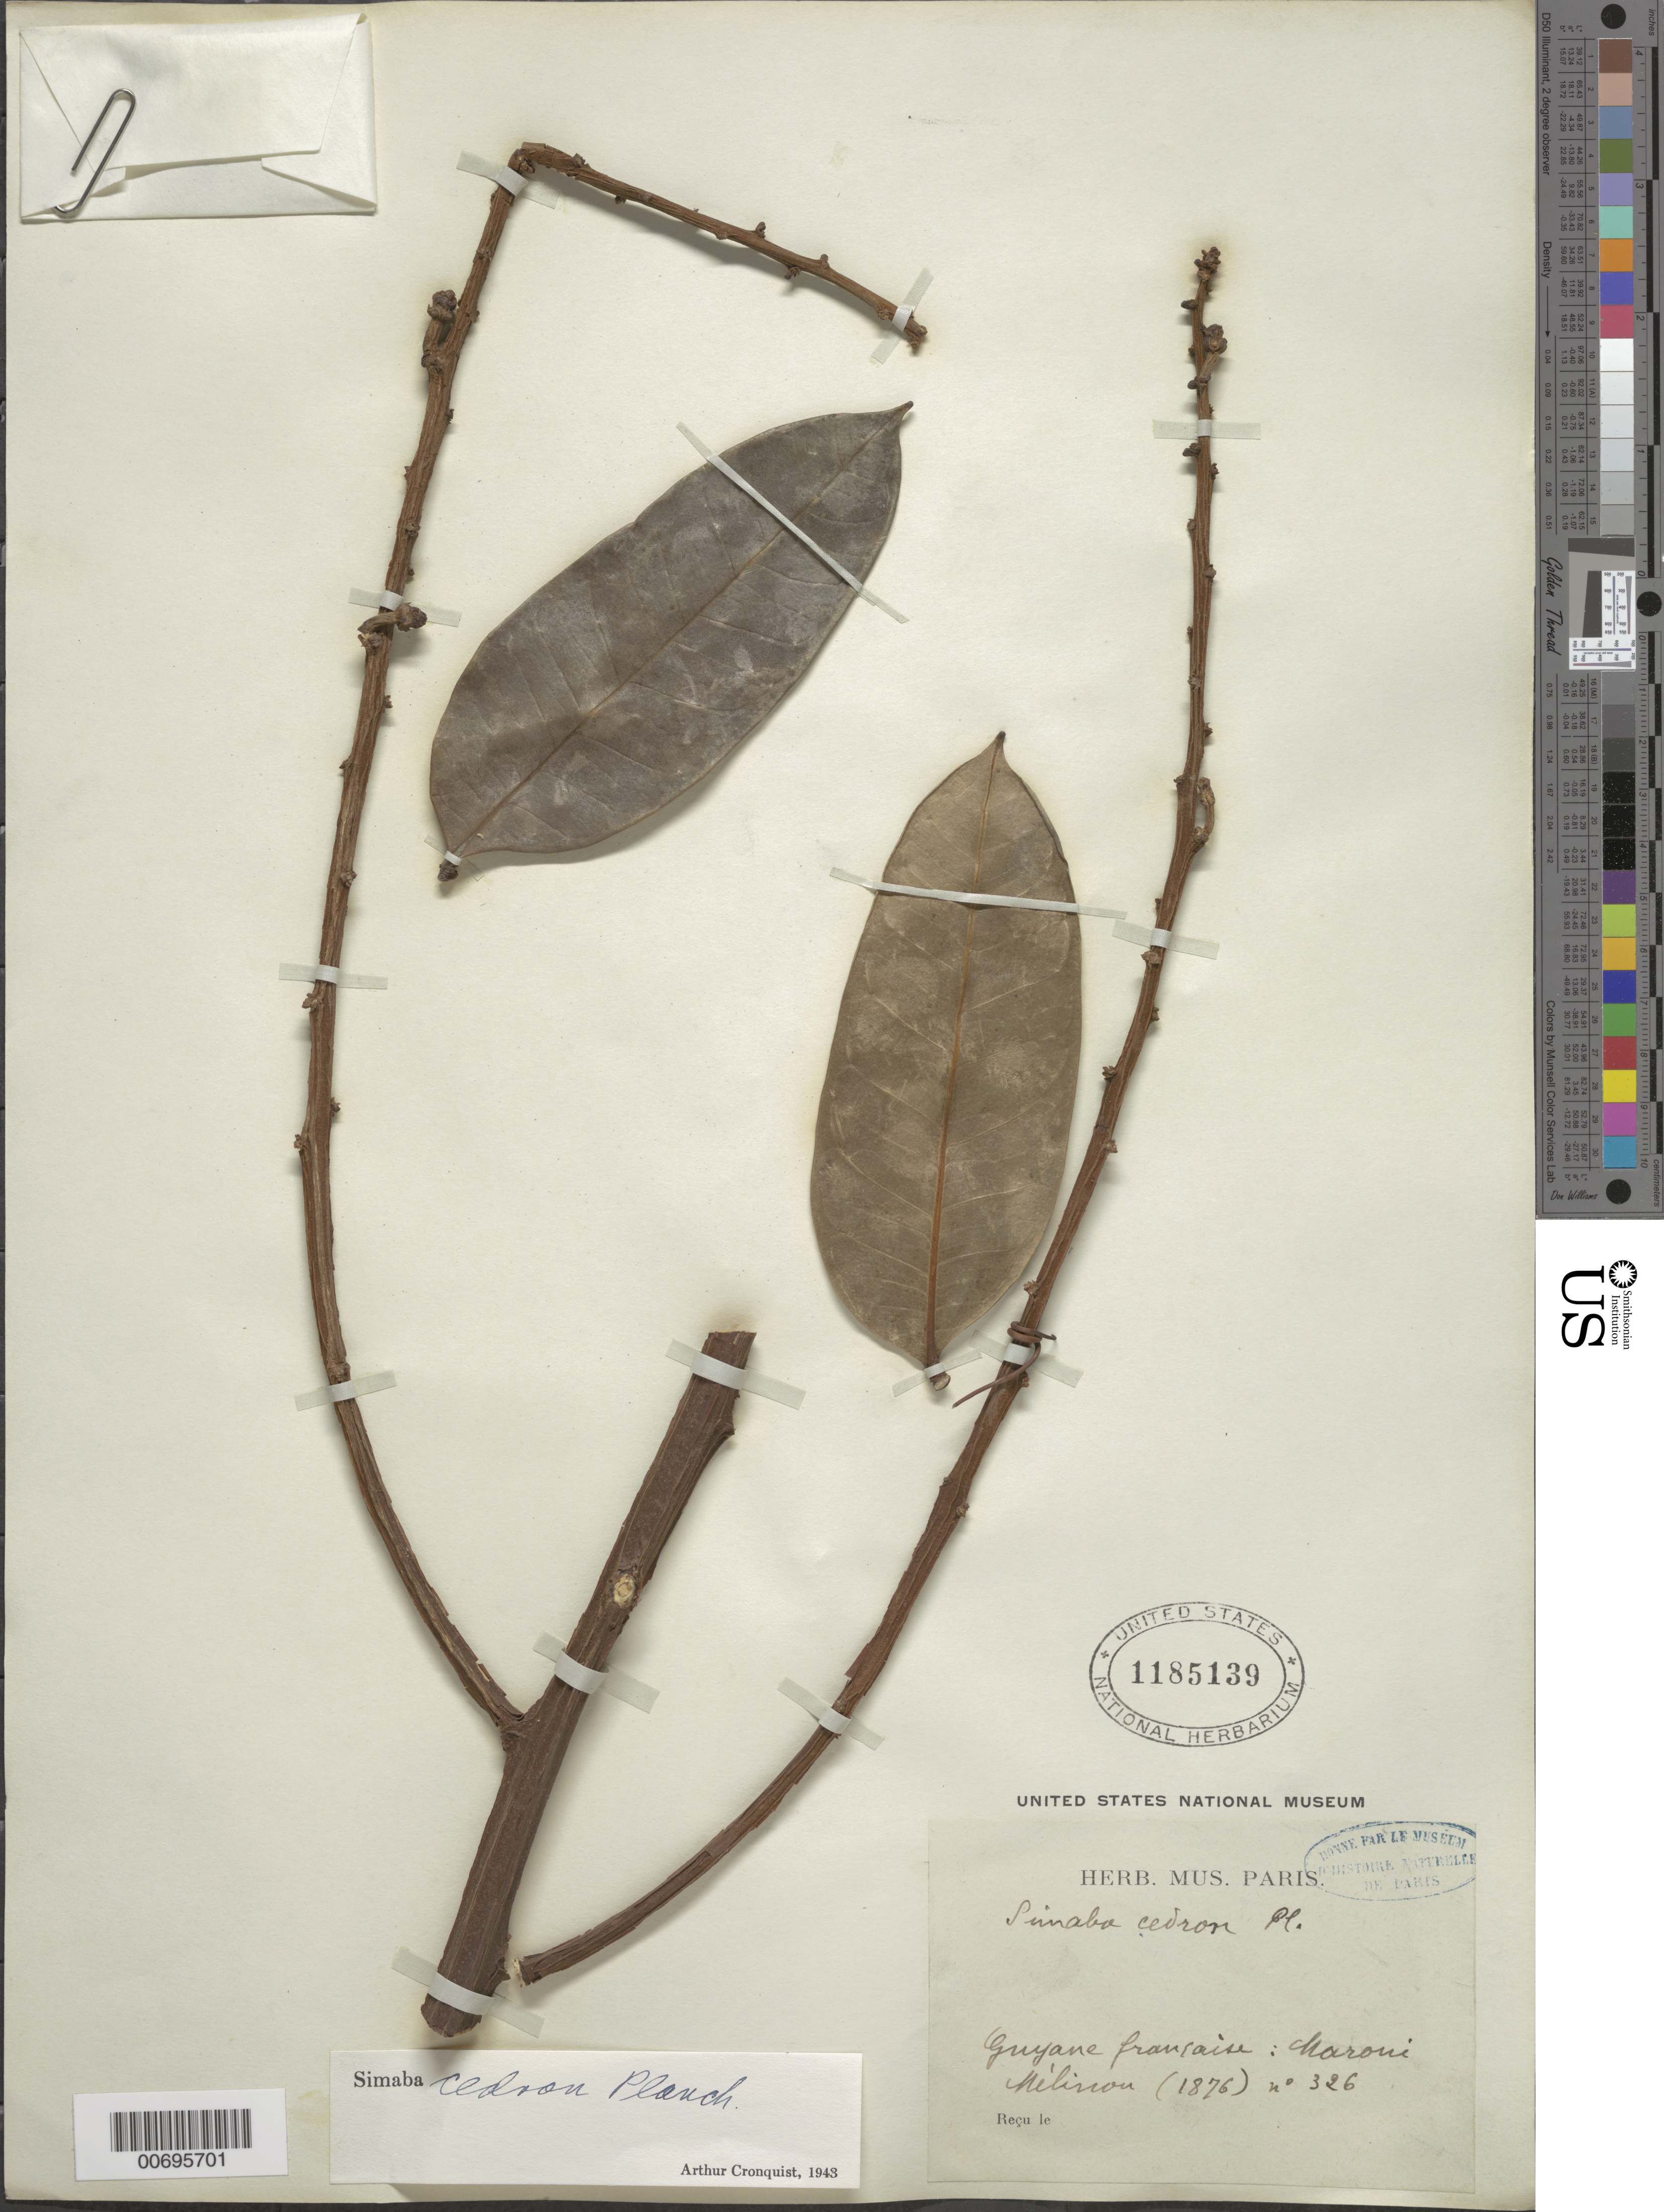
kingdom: Plantae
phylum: Tracheophyta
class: Magnoliopsida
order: Sapindales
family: Simaroubaceae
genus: Homalolepis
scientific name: Homalolepis cedron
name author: (Planch.) Devecchi & Pirani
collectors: E. Mélinon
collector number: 326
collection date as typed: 1876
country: French Guiana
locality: Maroni R.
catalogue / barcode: US 1185139